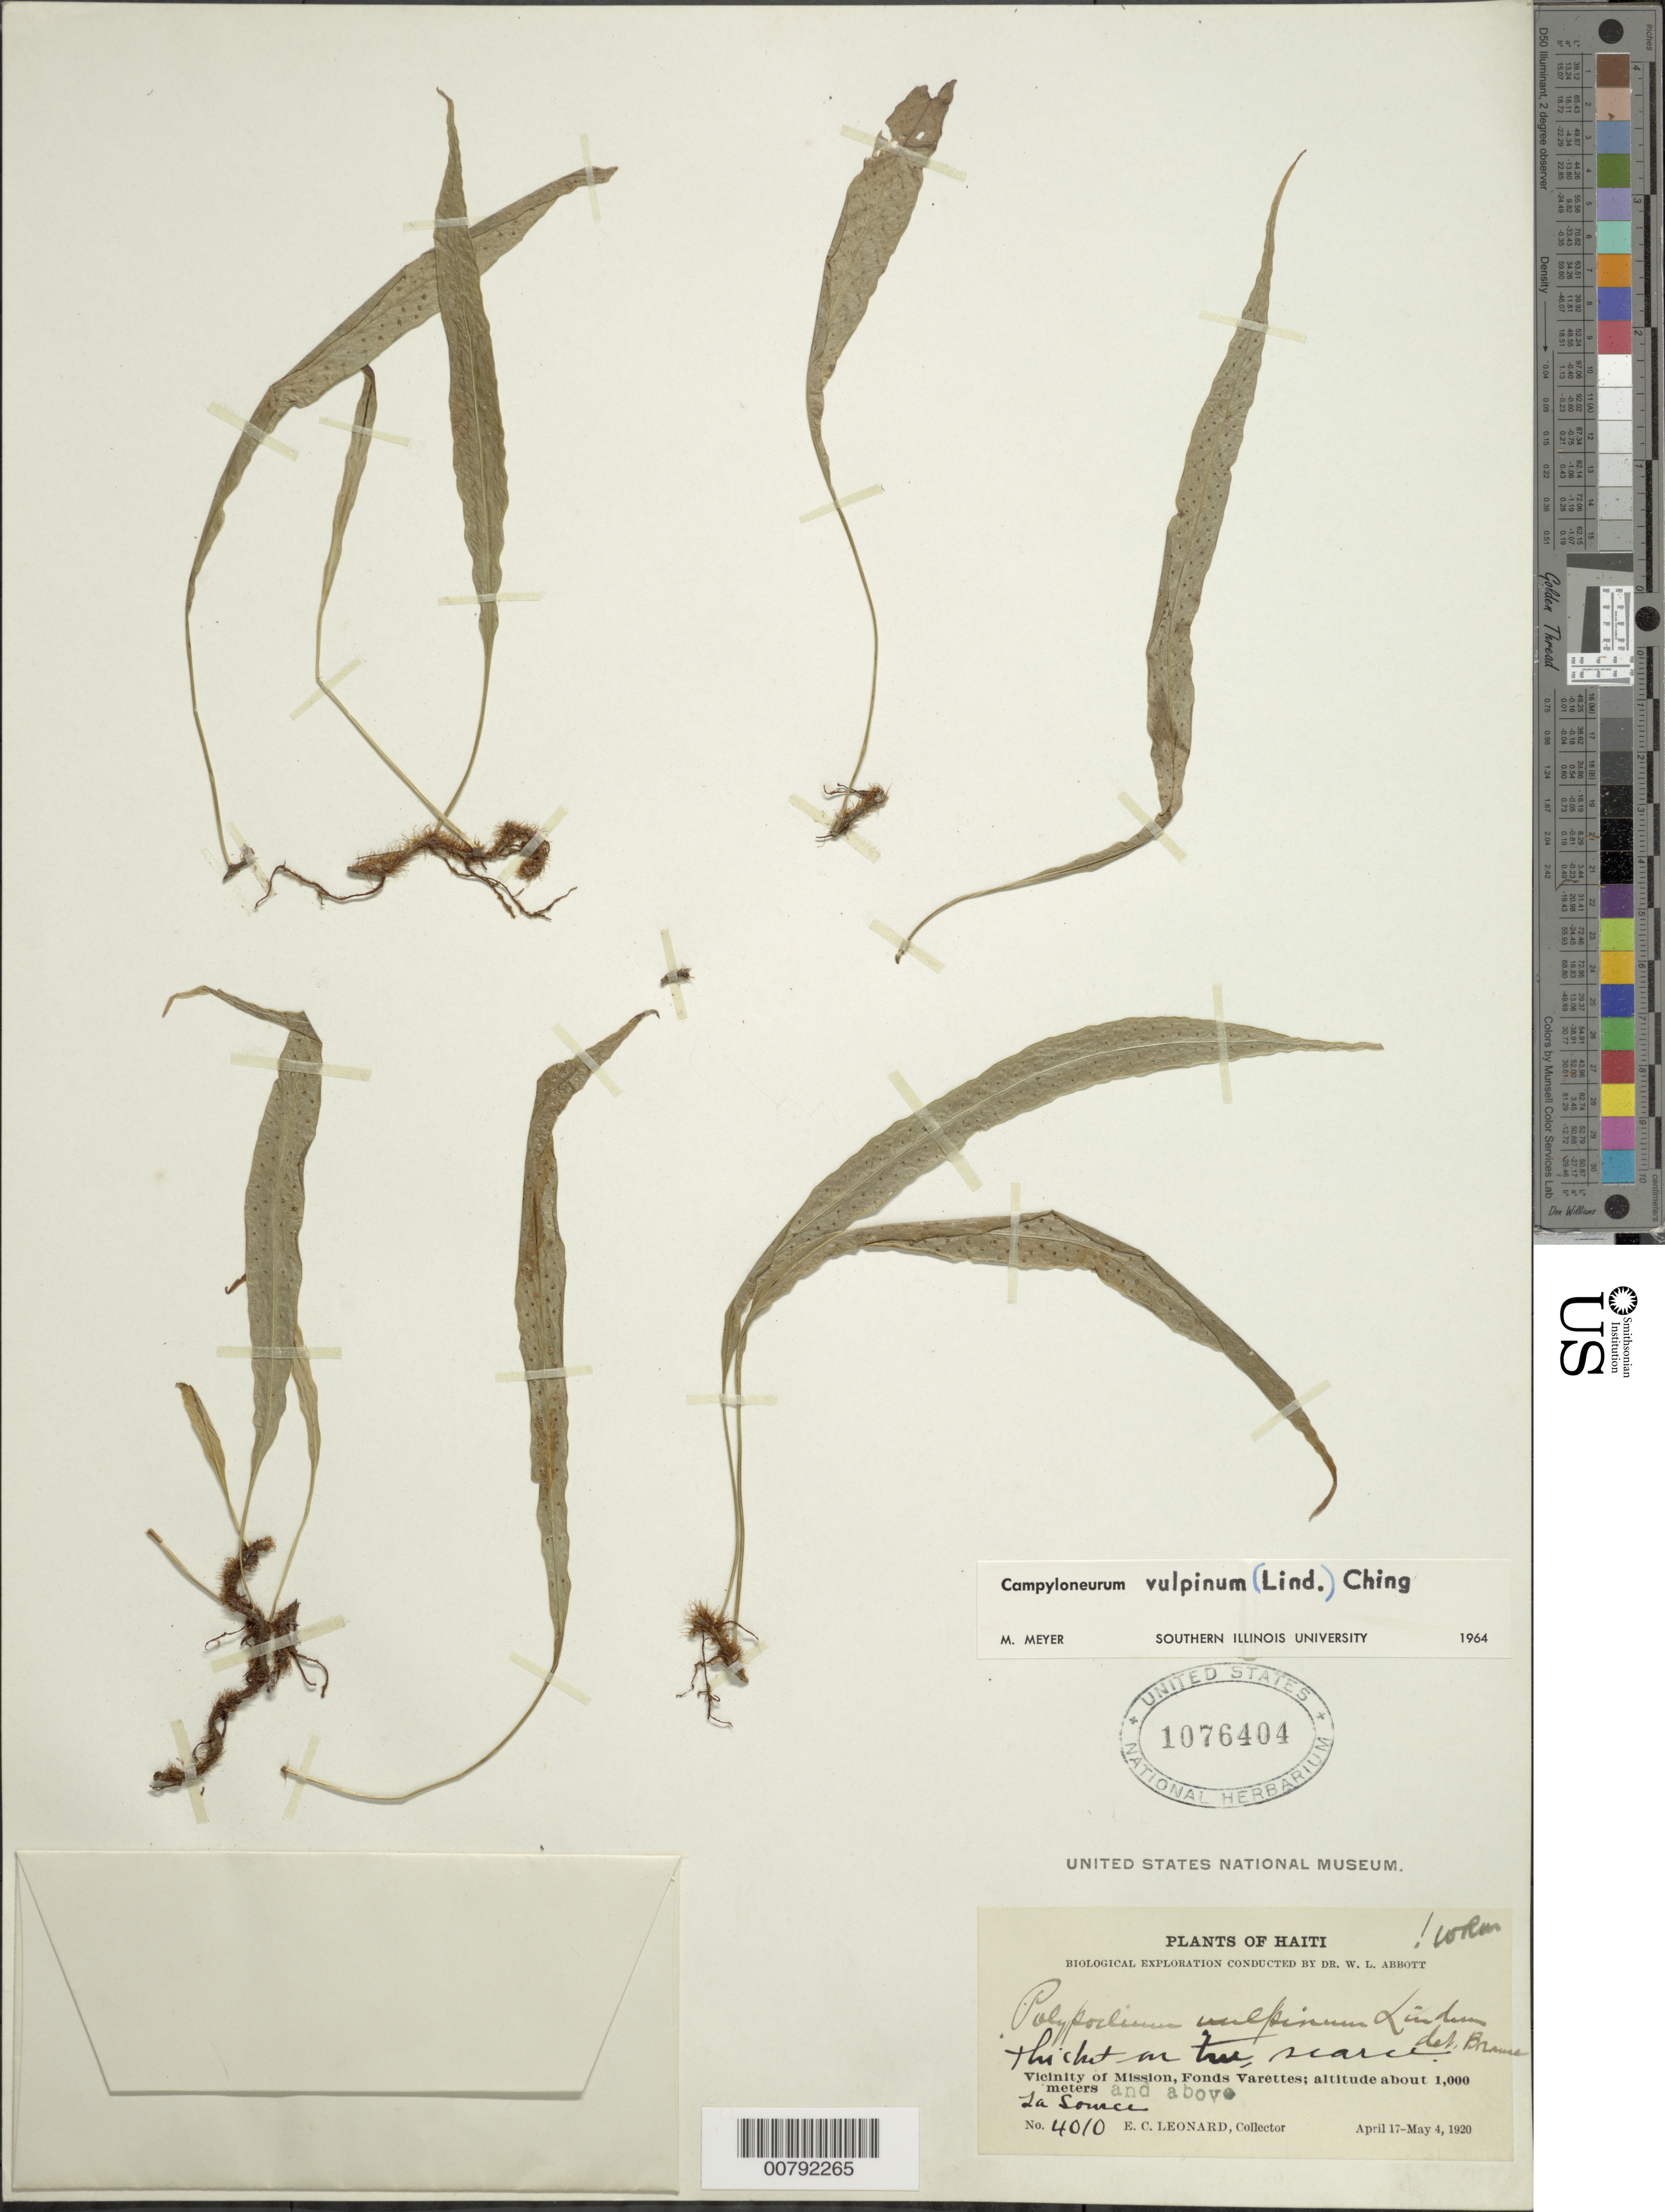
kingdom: Plantae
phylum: Tracheophyta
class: Polypodiopsida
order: Polypodiales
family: Polypodiaceae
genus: Campyloneurum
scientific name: Campyloneurum vulpinum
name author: (Lindm.) Ching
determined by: Meyer, M.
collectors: E. C. Leonard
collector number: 4010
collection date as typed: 17 Apr 1920 04 May 1920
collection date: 1920-04-17/1920-05-04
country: Haiti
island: Hispaniola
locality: Missioin, Fonds Varettes, La Source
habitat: Thicket, on tree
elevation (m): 1000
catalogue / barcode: US 1076404